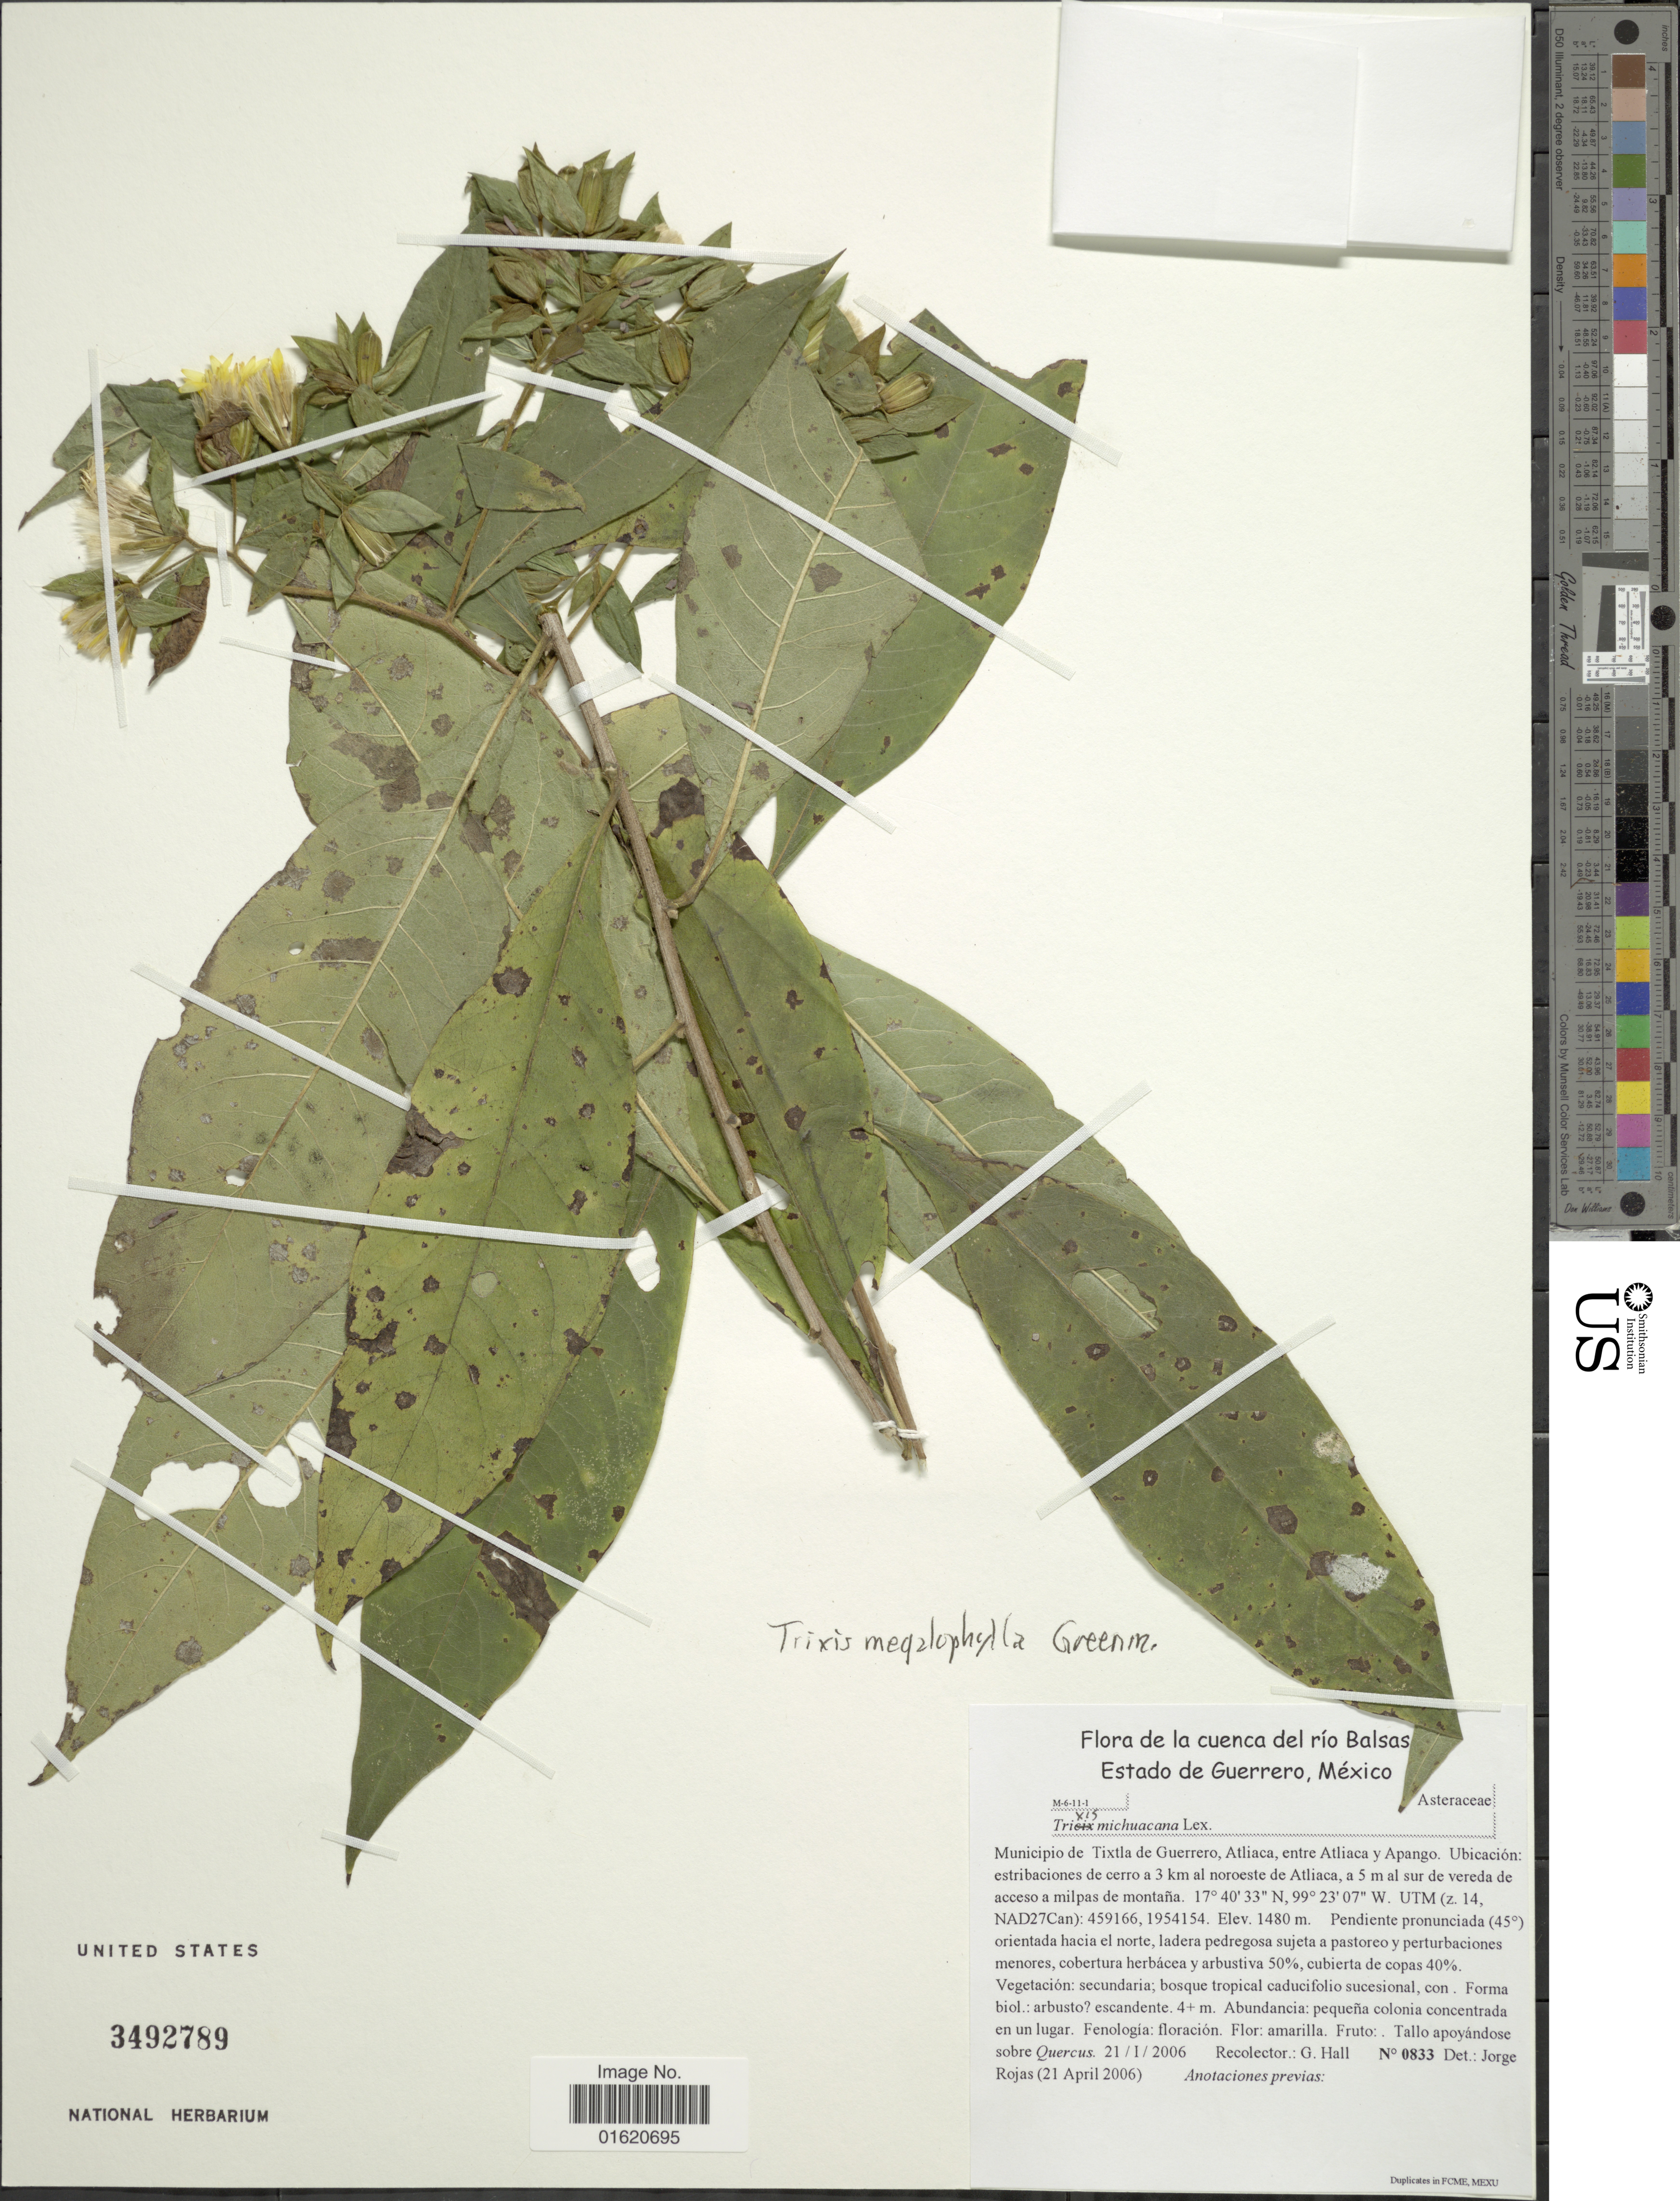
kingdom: Plantae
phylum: Tracheophyta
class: Magnoliopsida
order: Asterales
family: Asteraceae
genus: Trixis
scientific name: Trixis megalophylla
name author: Greenm.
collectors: Rojas, --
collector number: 0833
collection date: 2006-04-21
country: Mexico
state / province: Guerrero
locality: De la cuenca del río Balsas, Municipio de Tixtla de Guerrero, Atliaca, entre Atliaca y Apango, Ubicación: estribaciones de cerro a 3 km a l noroeste de Atliaca, a 5 m al sur de vereda de acceso a milpas de montaña, pendiente pronunciada (45°) orientada hacia el norte, ladera pedregosa sujeta a pastoreo y perturbaciones menores, cobertura herbácea y arbustiva 50%, cubierta de copas 40%, vegetación: secundaria; bosque tropical caducifolio sucesional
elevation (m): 1480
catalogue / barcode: US 3492789